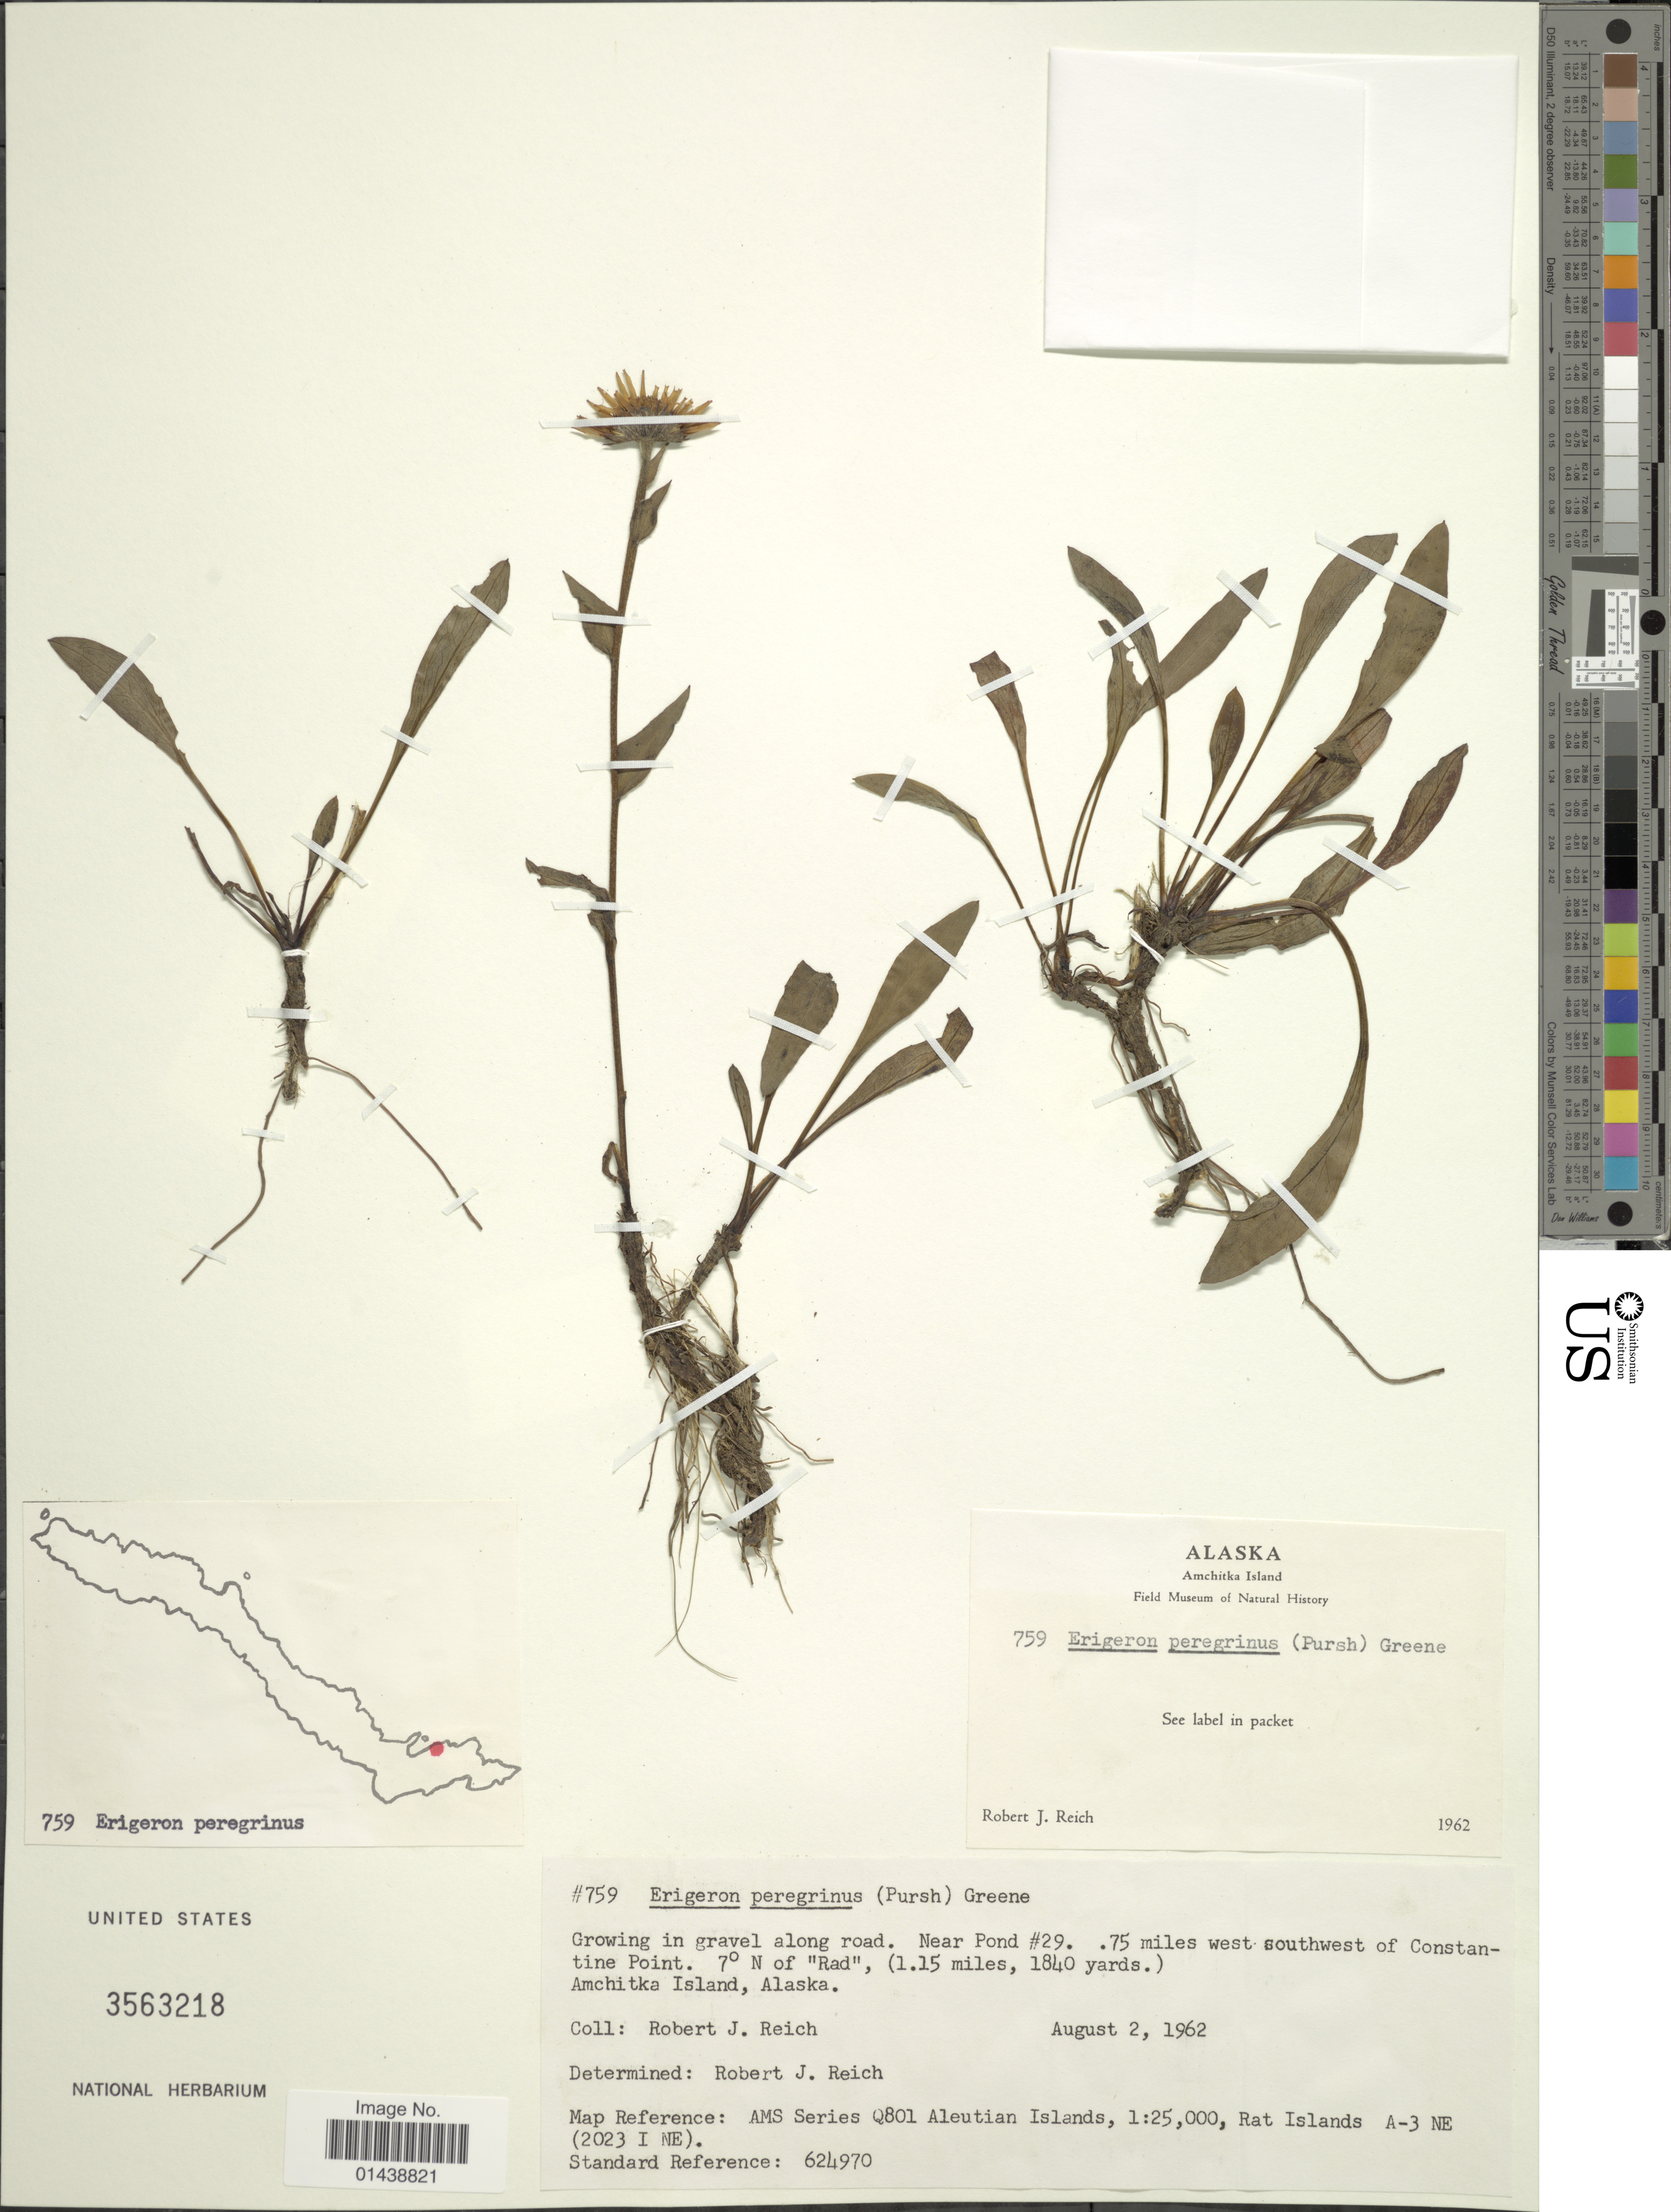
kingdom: Plantae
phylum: Tracheophyta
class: Magnoliopsida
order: Asterales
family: Asteraceae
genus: Erigeron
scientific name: Erigeron peregrinus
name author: (Banks ex Pursh) Greene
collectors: R. Reich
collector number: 759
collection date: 1962-08-02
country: United States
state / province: Alaska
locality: Near Pond #29. .75 miles west southwest of Constantine Point. 7° N of "Rad", (1.15 miles, 1840 yards.) Amchitka Island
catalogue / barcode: US 3563218